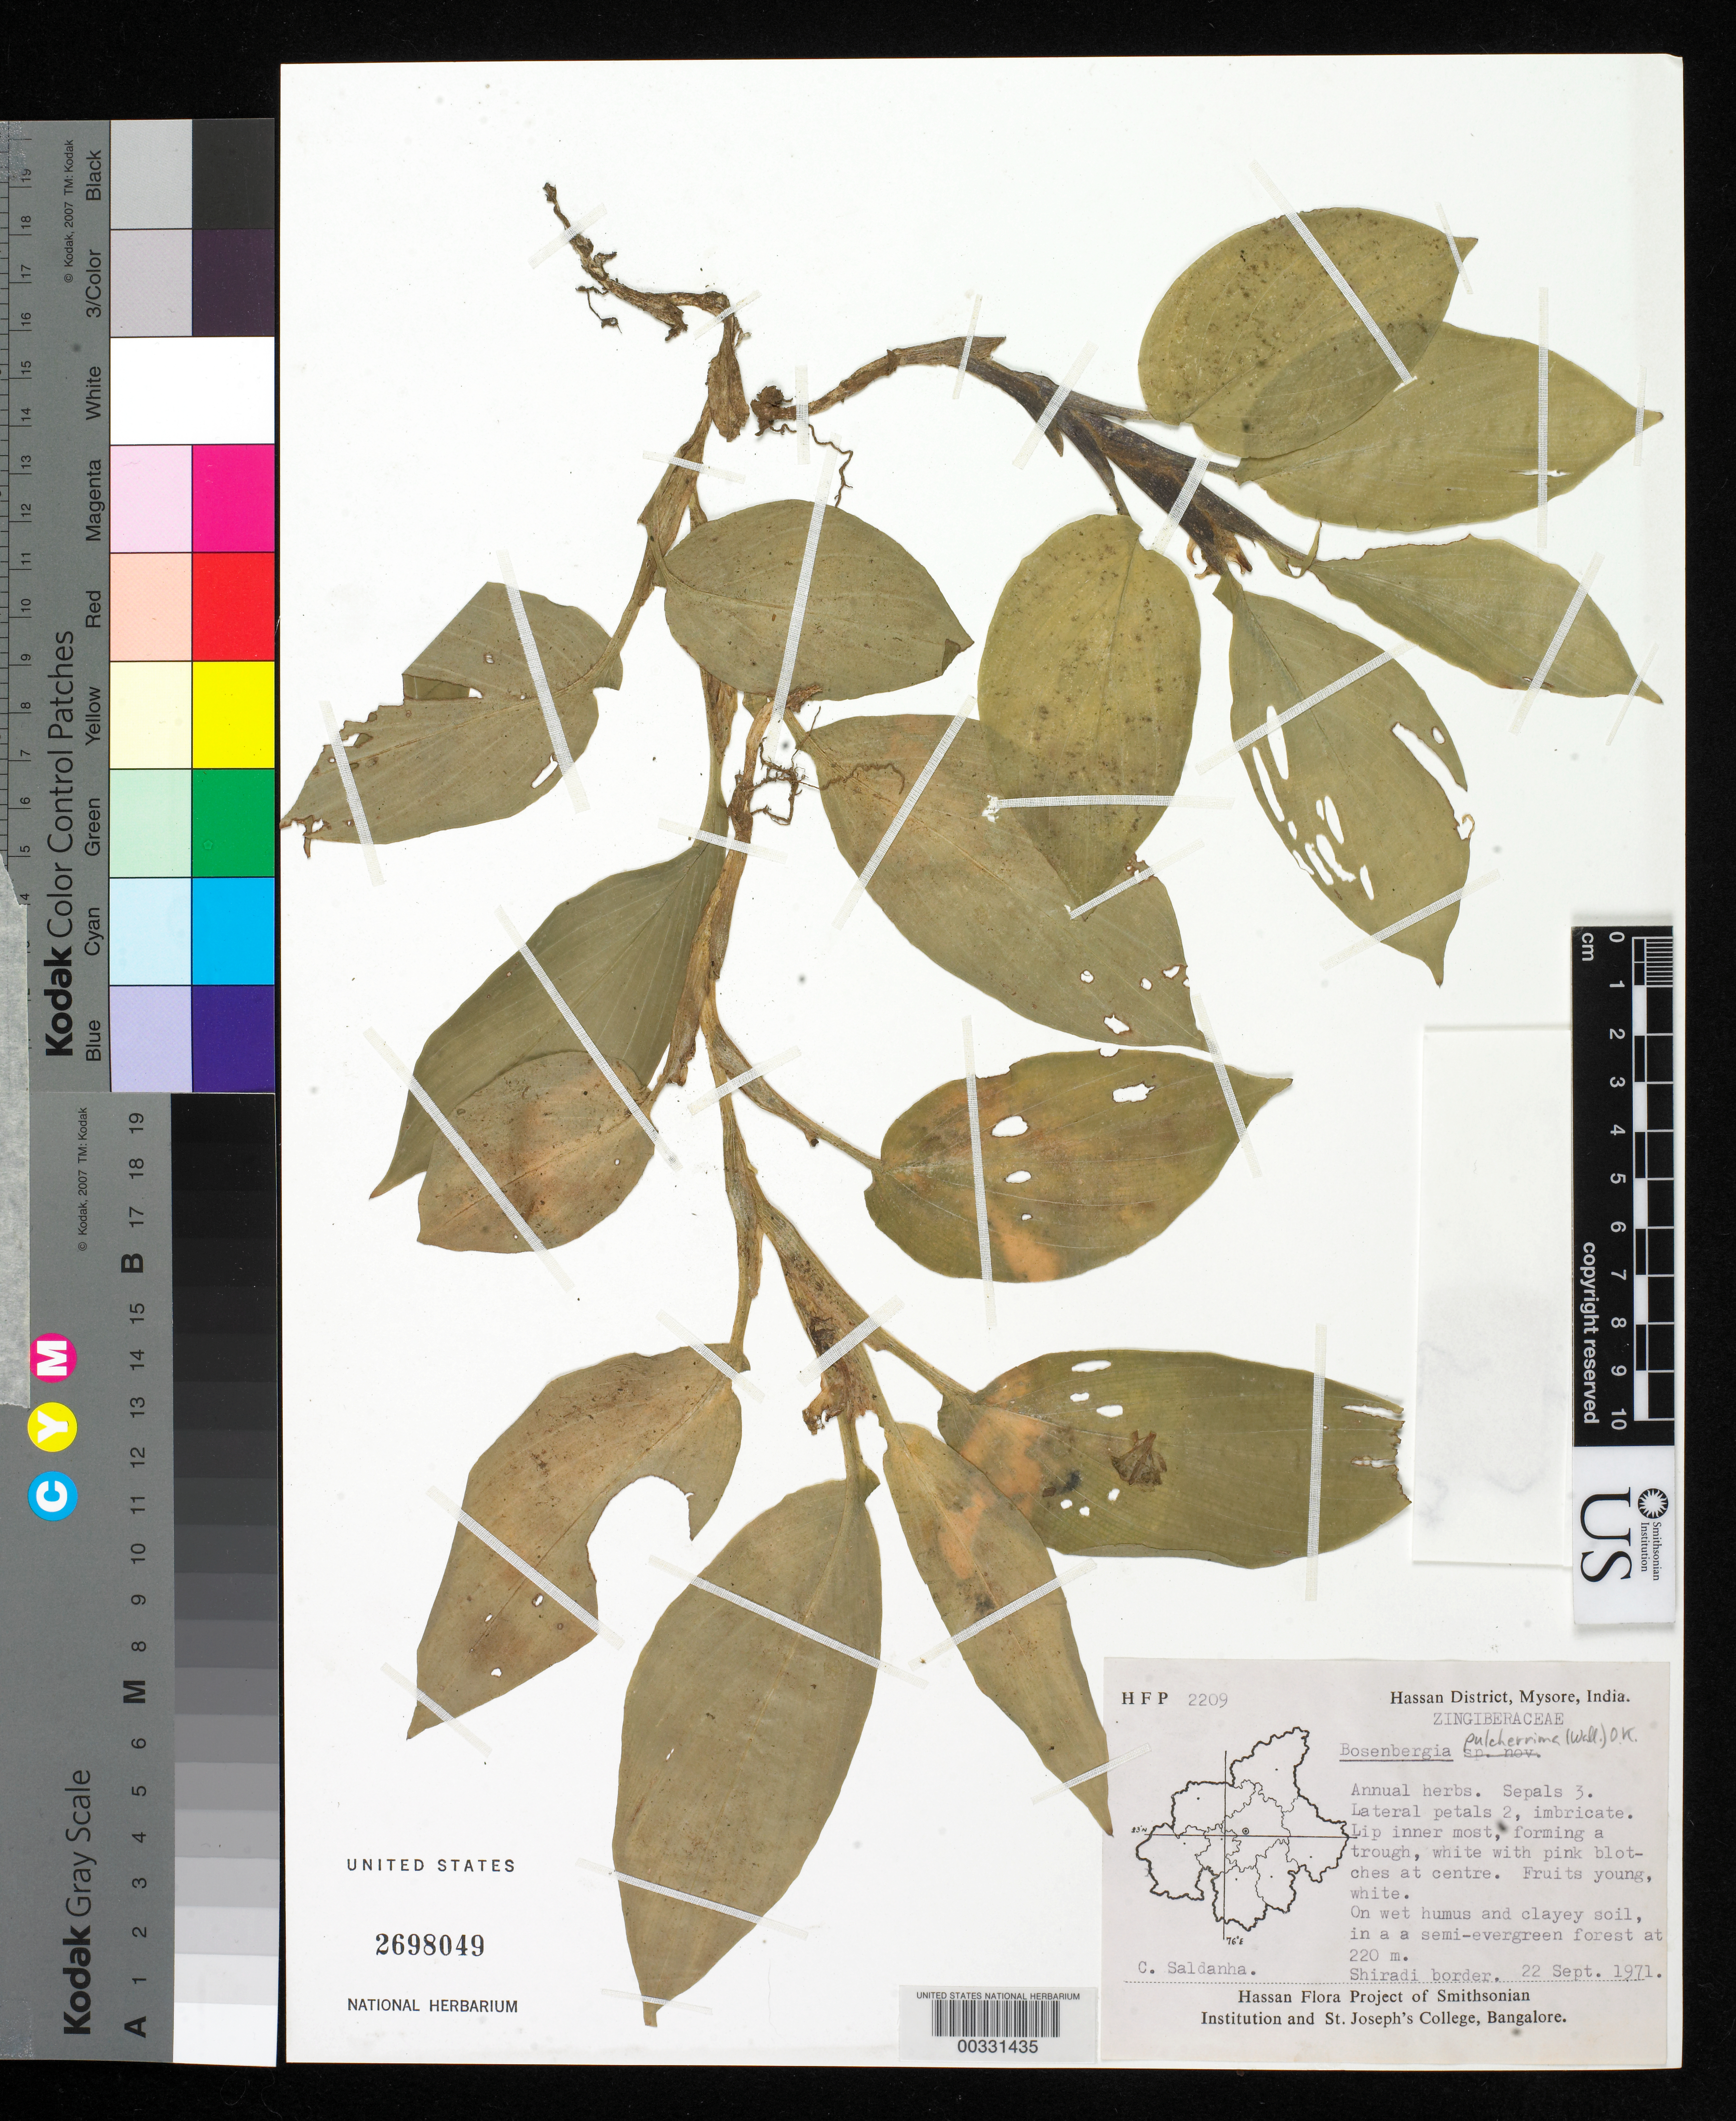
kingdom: Plantae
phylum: Tracheophyta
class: Liliopsida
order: Zingiberales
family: Zingiberaceae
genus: Boesenbergia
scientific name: Boesenbergia pulcherrima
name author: (Wall.) Kuntze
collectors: C. J. Saldanha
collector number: Hfp 2209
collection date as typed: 22 Sep 1971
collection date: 1971-09-22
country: India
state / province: Karnataka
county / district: Hassan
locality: Shiradi border, mysore state [mysore state = karnataka.]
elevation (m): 220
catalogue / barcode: US 2698049